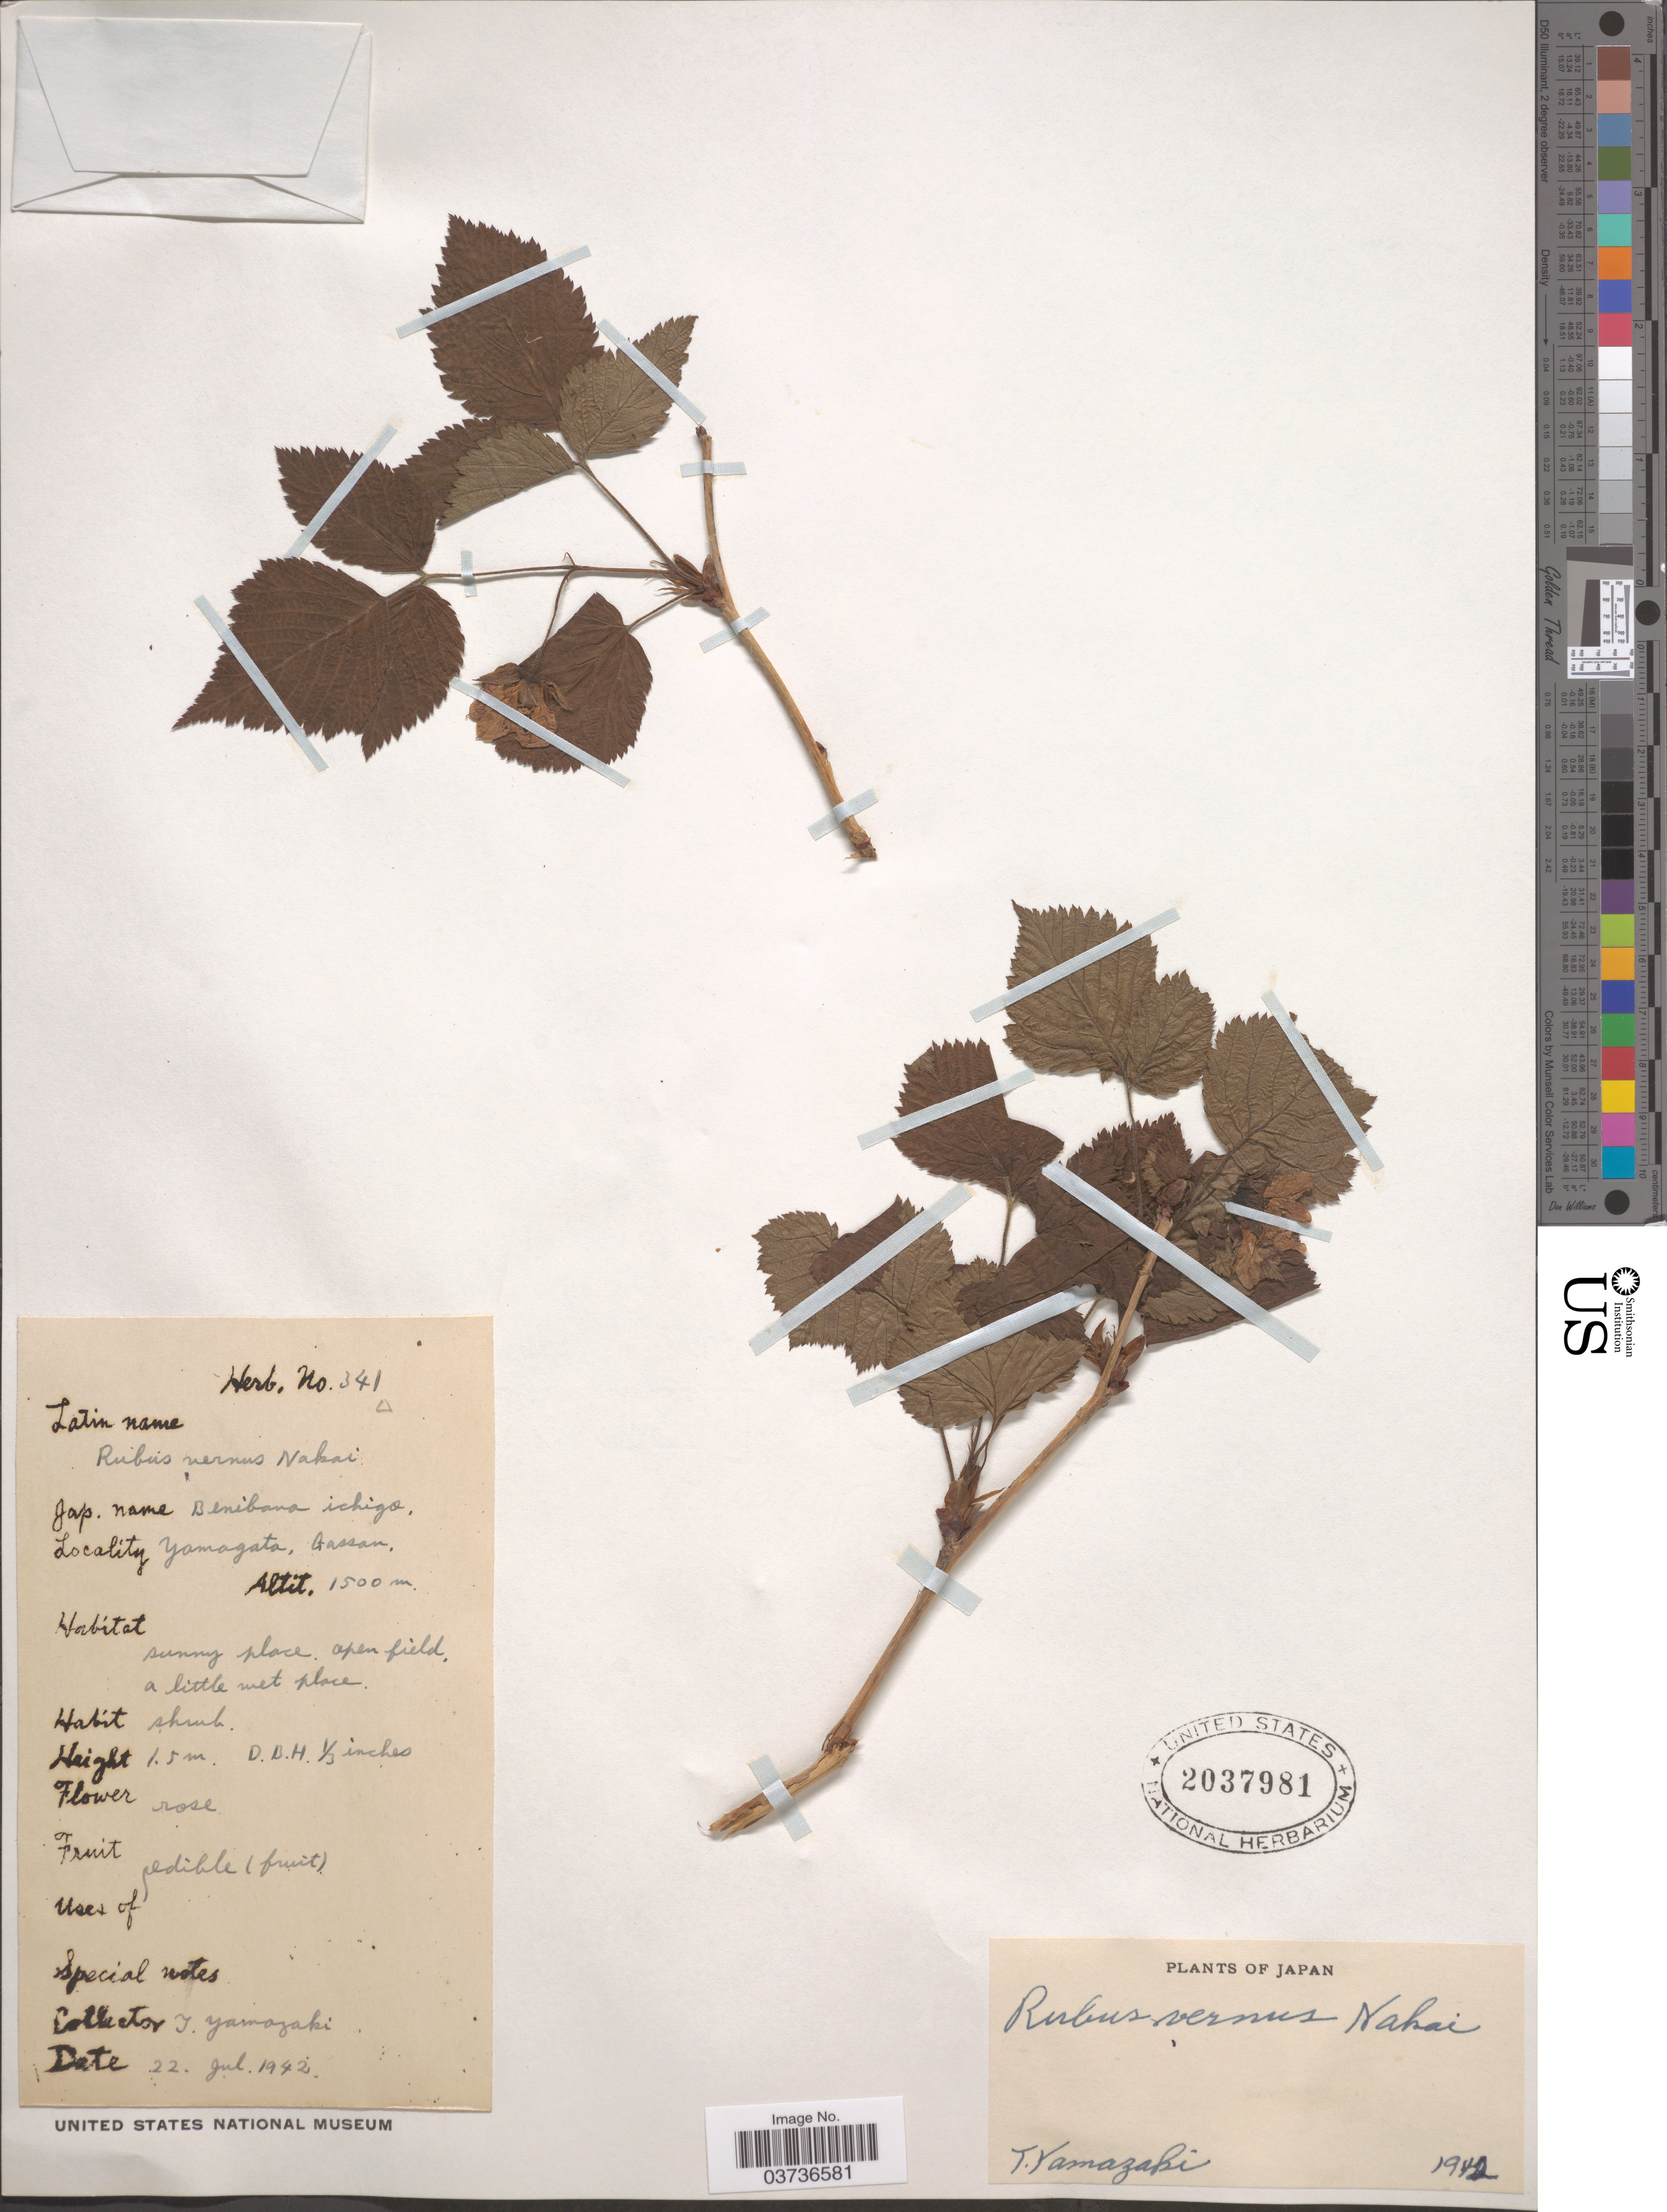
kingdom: Plantae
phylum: Tracheophyta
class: Magnoliopsida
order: Rosales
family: Rosaceae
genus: Rubus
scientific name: Rubus vernus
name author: Focke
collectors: T. Yamazaki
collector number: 341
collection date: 1942-07-22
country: Japan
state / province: Yamagata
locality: Gassan.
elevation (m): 1500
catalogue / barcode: US 2037981